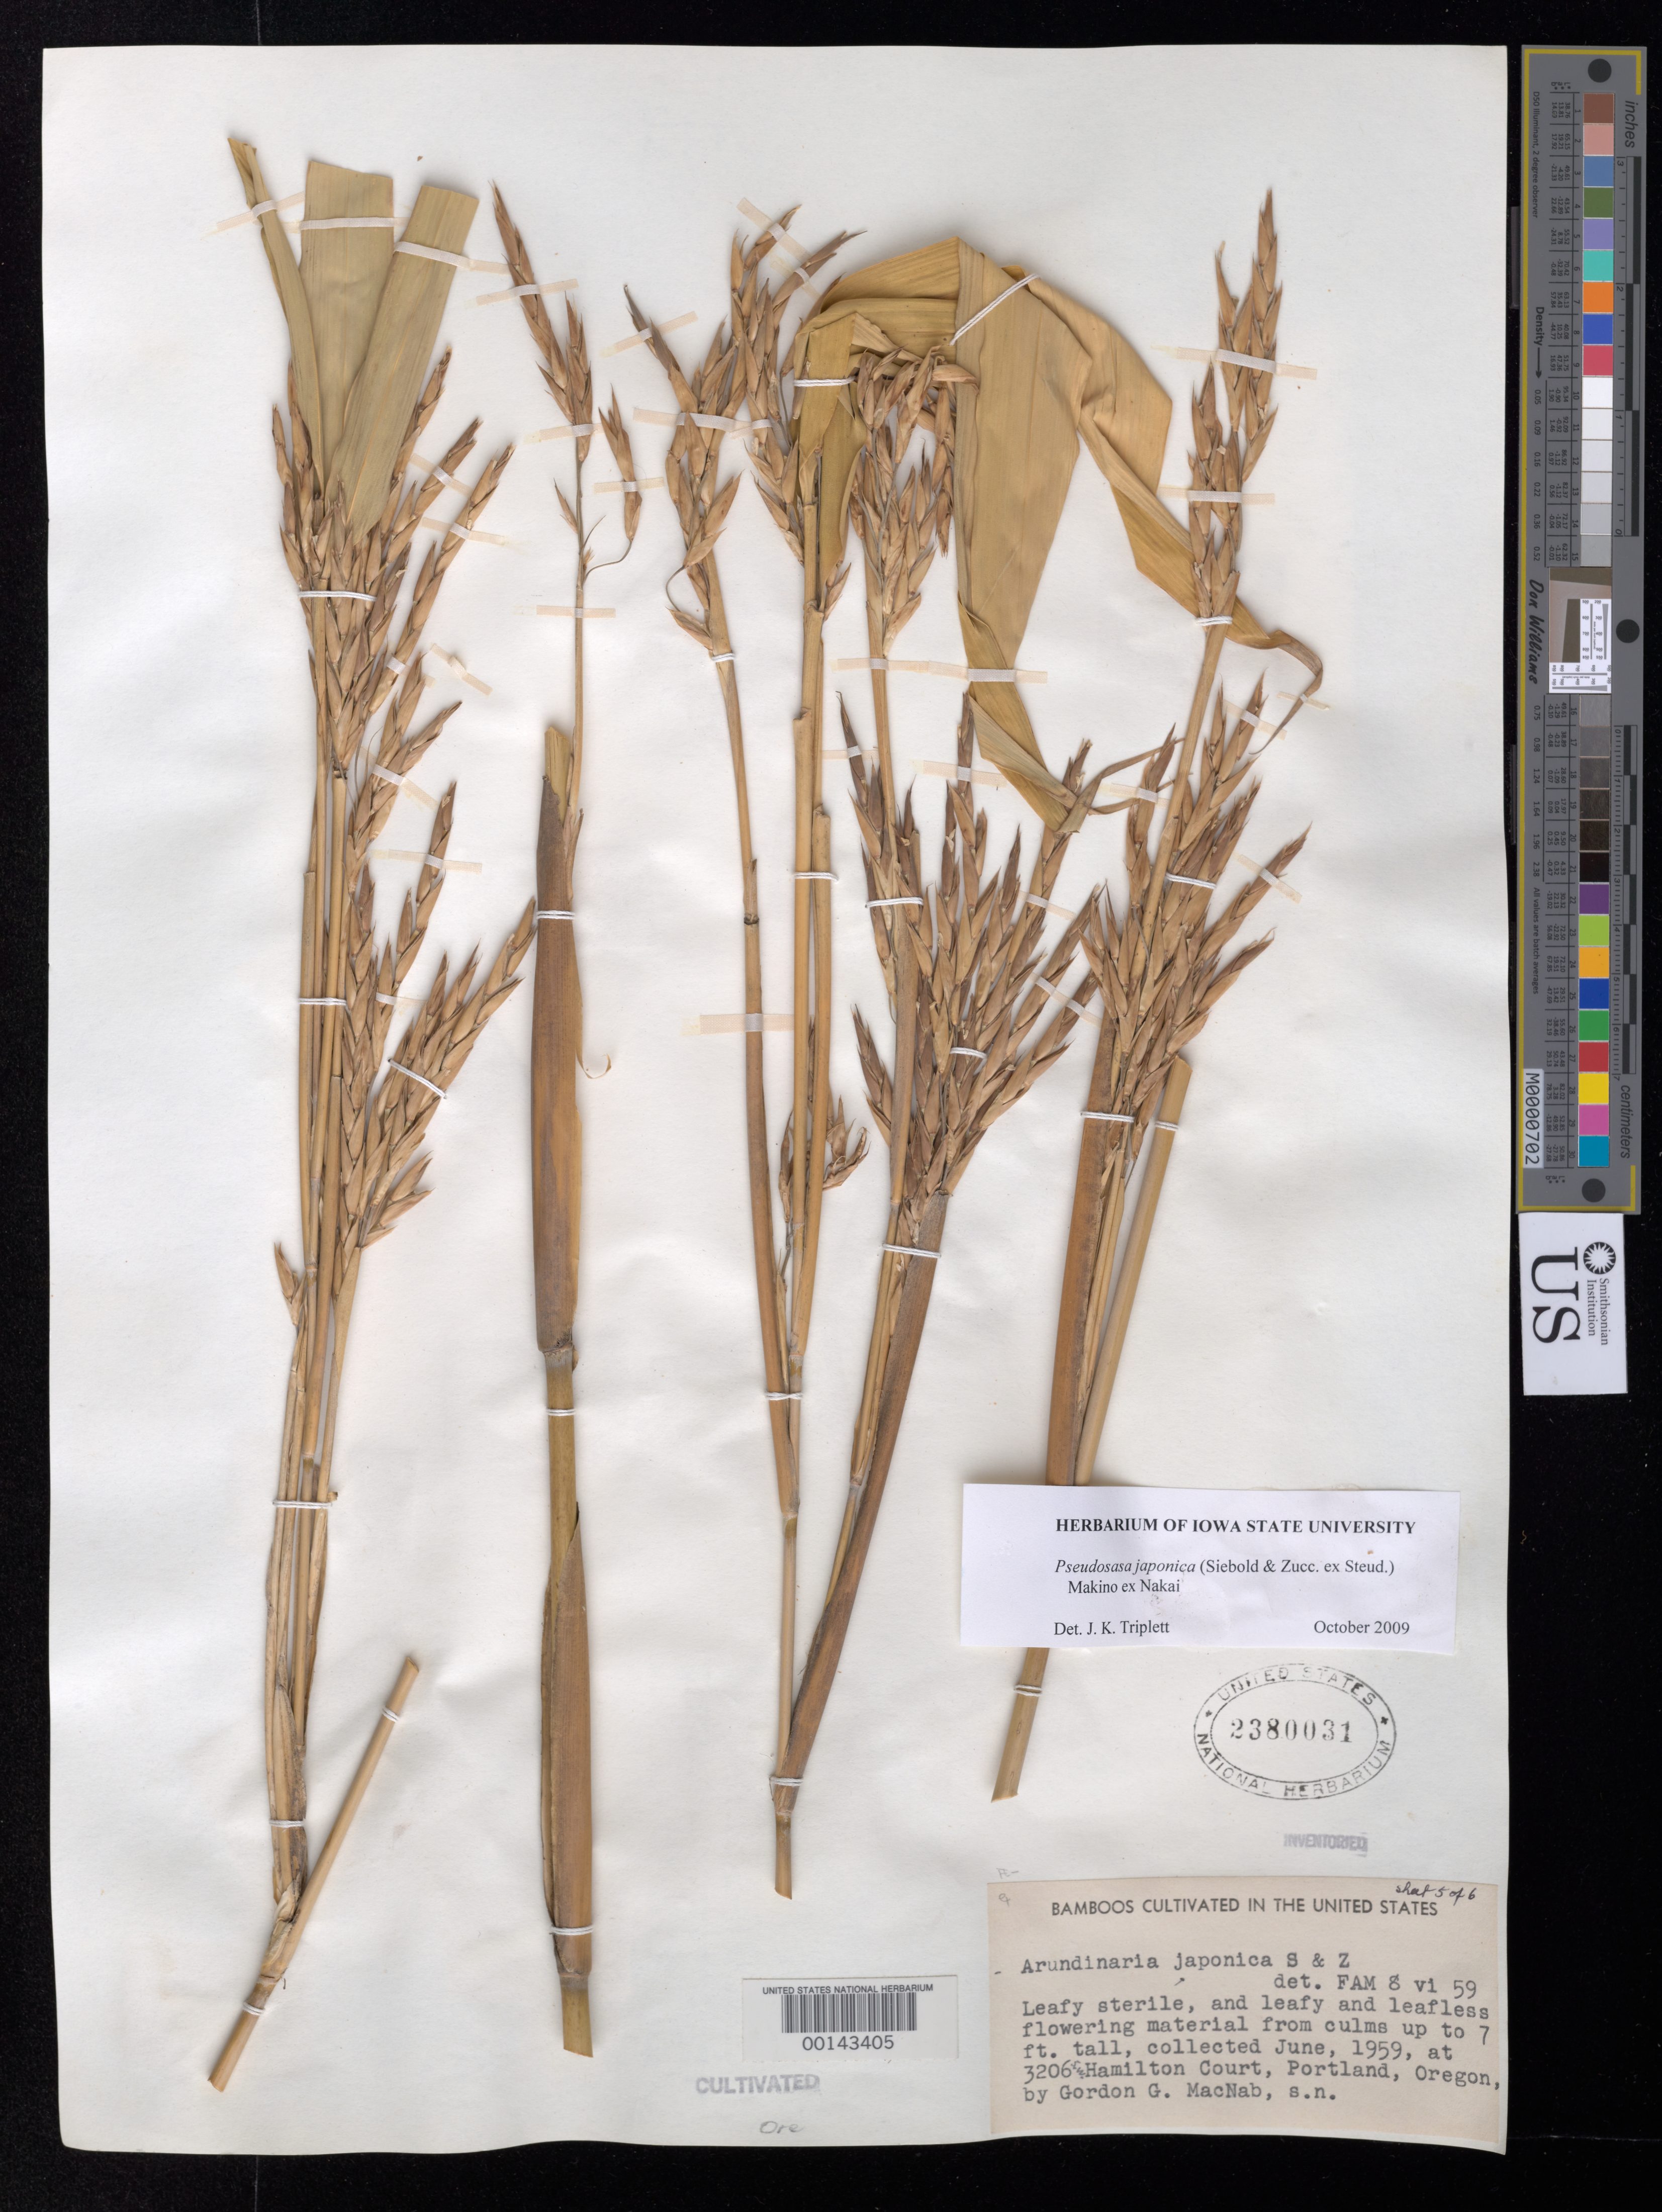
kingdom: Plantae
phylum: Tracheophyta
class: Liliopsida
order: Poales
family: Poaceae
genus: Pseudosasa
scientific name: Pseudosasa japonica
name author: (Siebold & Zucc. ex Steud.) Makino ex Nakai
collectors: G. MacNab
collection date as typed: Jun 1959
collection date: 1959-06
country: United States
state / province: Oregon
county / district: Multnomah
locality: Portland, 3206 SW Hamilton Court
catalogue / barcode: US 2380031